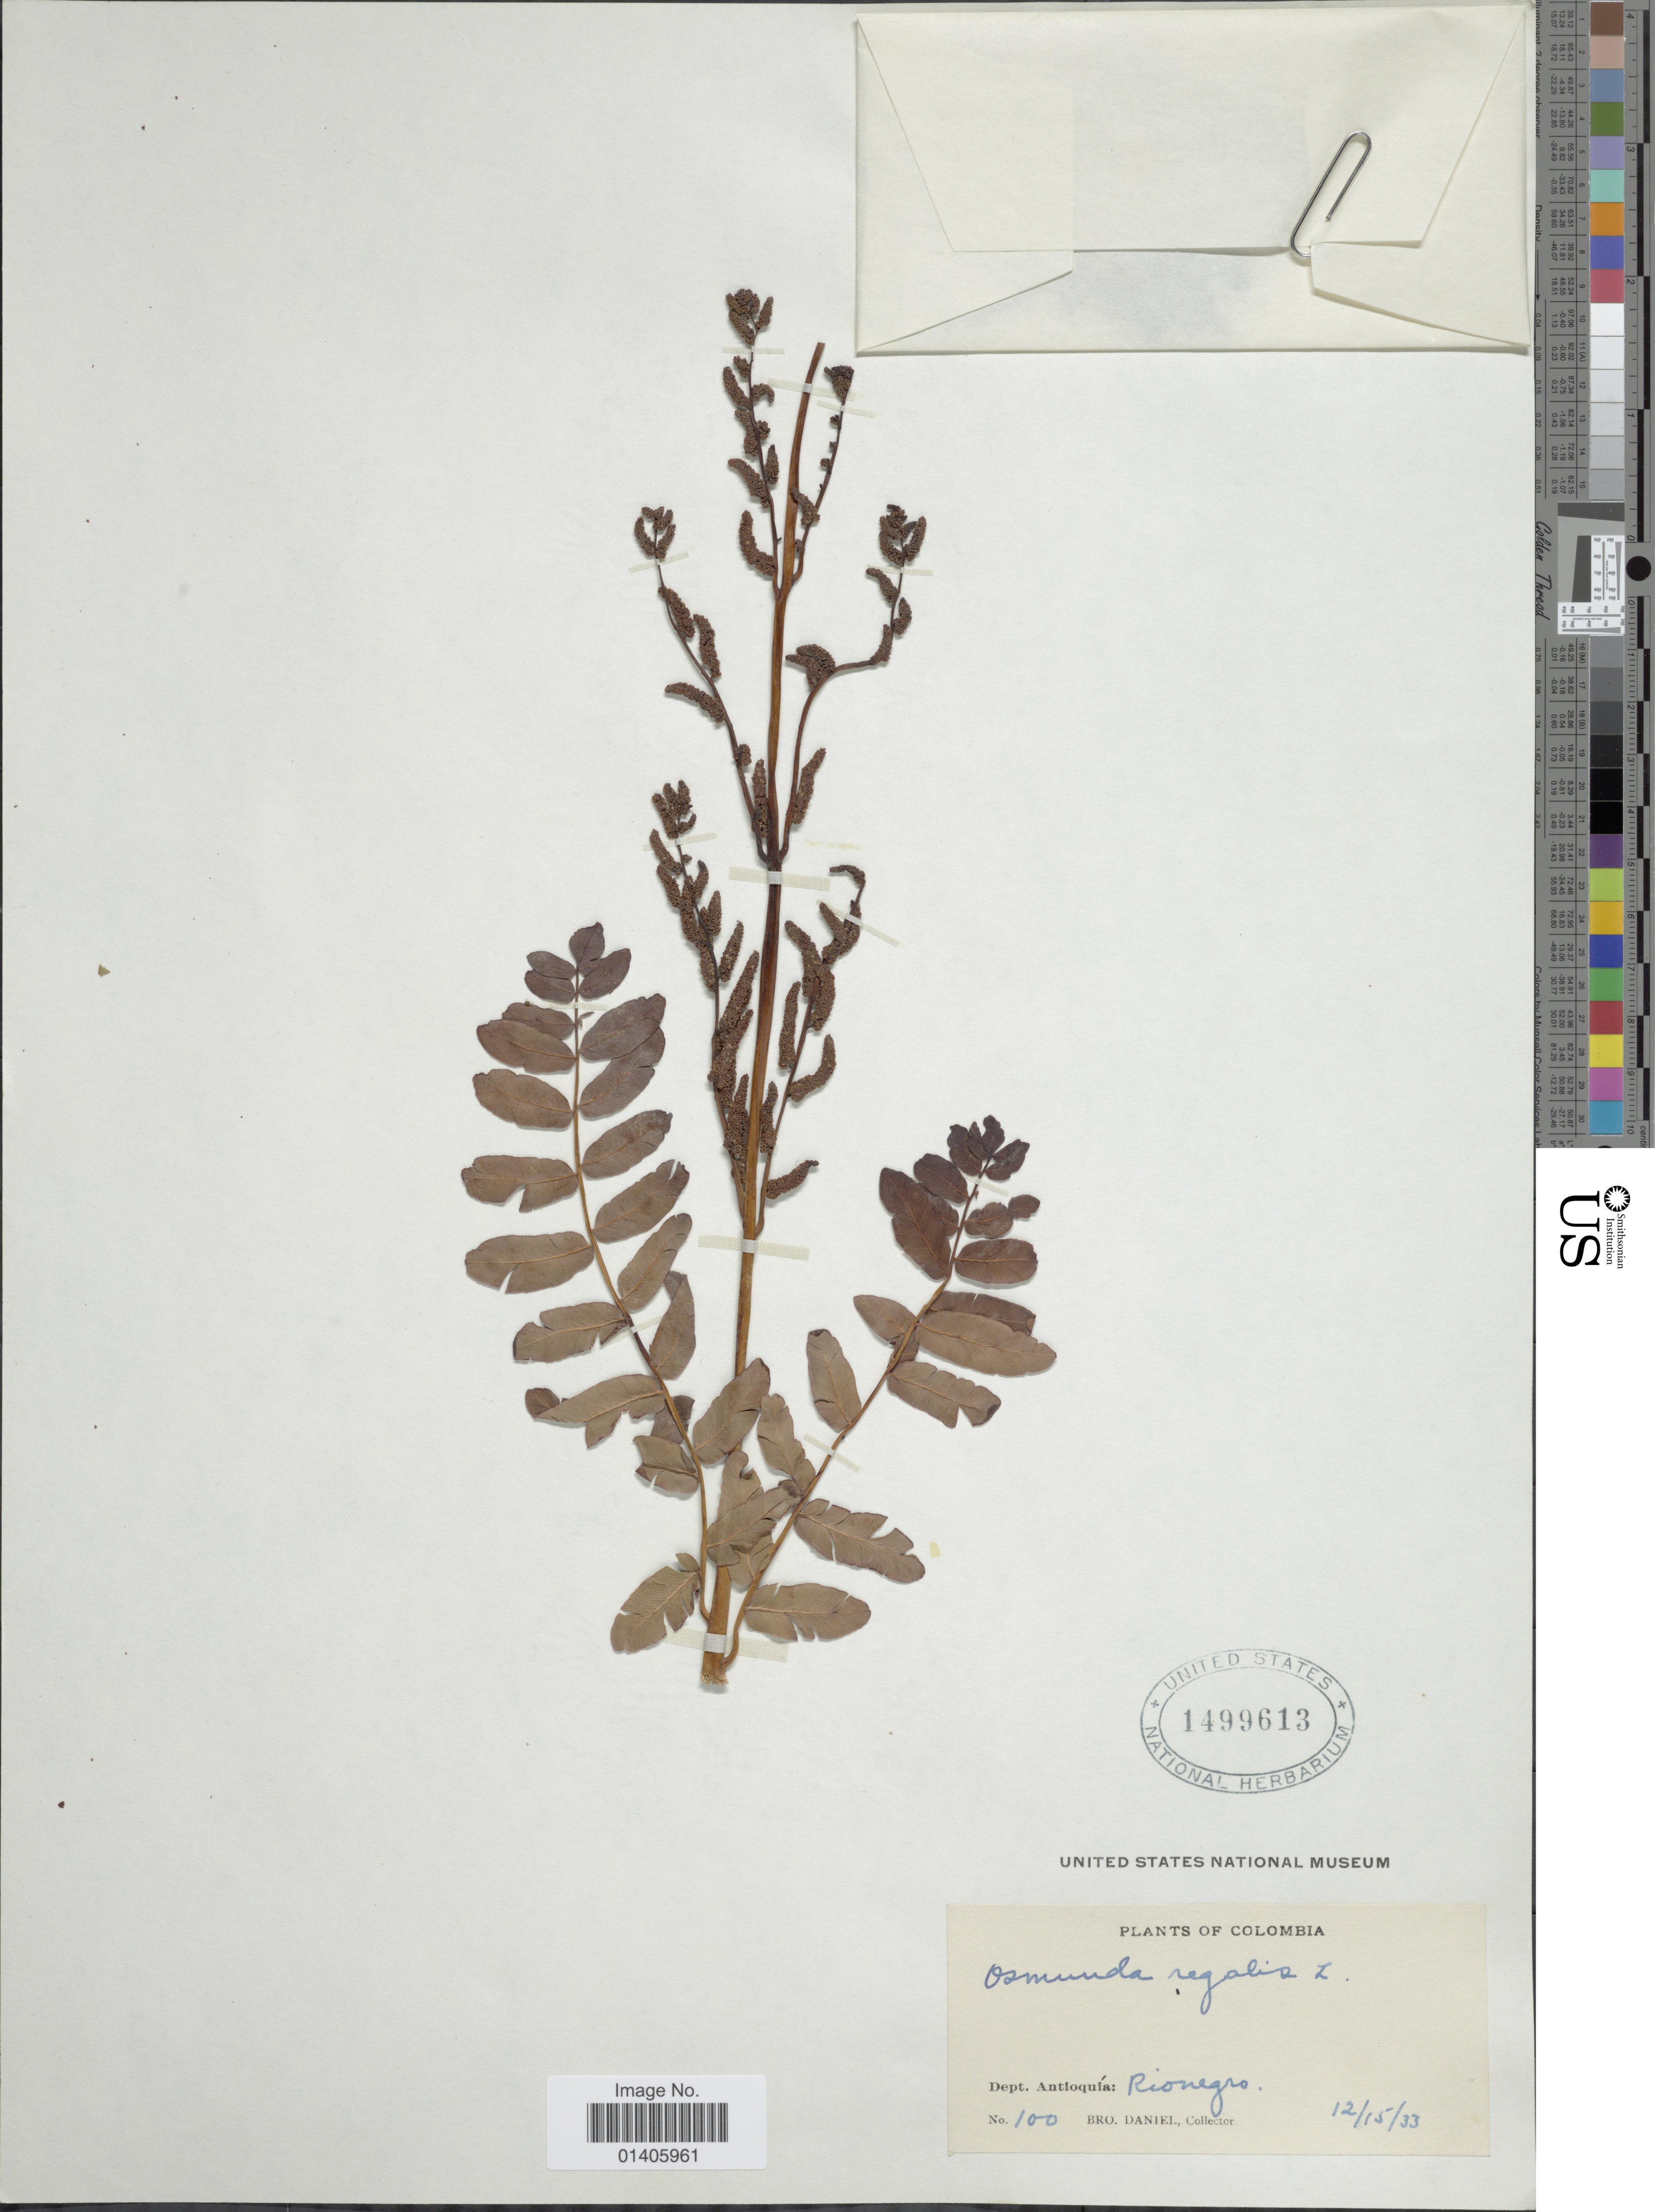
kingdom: Plantae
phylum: Tracheophyta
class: Polypodiopsida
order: Osmundales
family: Osmundaceae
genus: Osmunda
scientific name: Osmunda regalis var. palustris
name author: (Schrad.) C. Chr. ex Angely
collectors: Bro. Daniel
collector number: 100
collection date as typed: Transcribed d/m/y: 15/12/33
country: Colombia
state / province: Antioquia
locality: Rionegro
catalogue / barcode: US 1499613